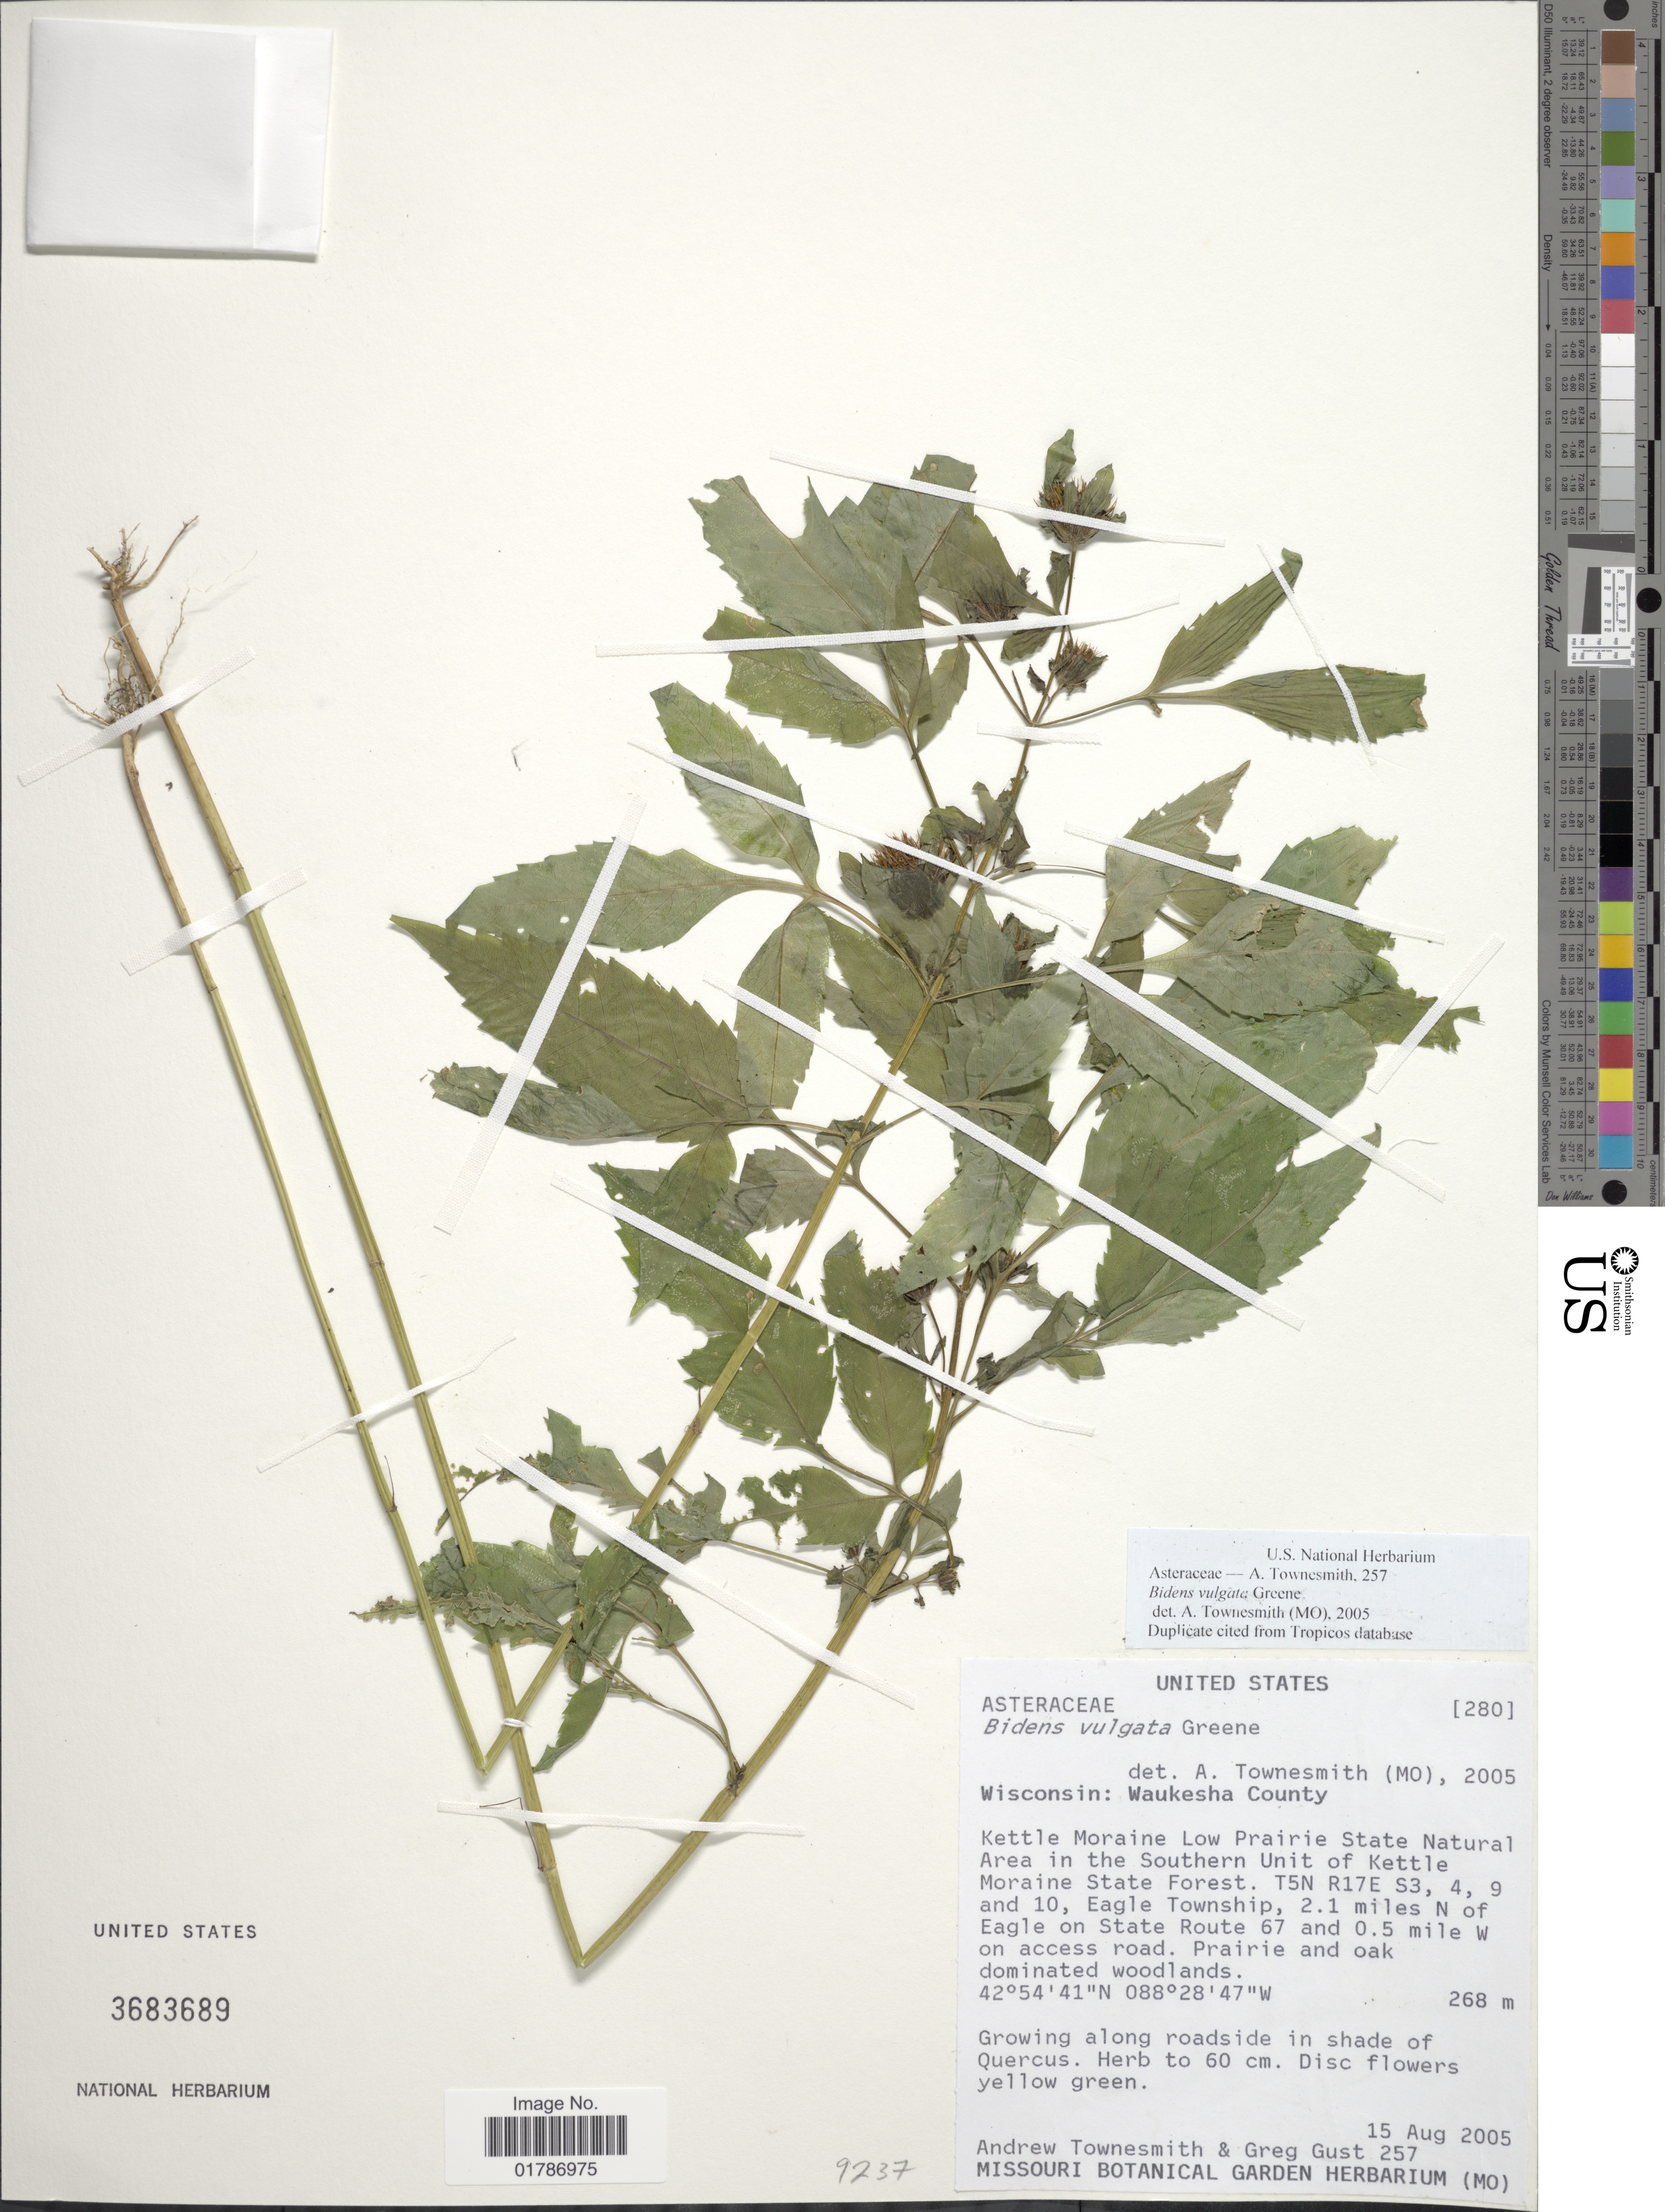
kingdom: Plantae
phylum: Tracheophyta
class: Magnoliopsida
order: Asterales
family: Asteraceae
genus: Bidens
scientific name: Bidens vulgata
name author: Greene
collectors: A. Townesmith & G. Gust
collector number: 257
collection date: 2005-08-15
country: United States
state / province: Wisconsin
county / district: Waukesha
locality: Wisconsin: Waukesha County, Kettle Moraine Low Prairie State Natural Area in the Southern Unit of Kettle Moraine State Forest, T5N R17E S3, 4, 9 and 10, Eagle Township, 2.1 miles N of Eagle on State Route 67 and 0.5 mile W of on access road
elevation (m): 268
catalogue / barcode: US 3683689